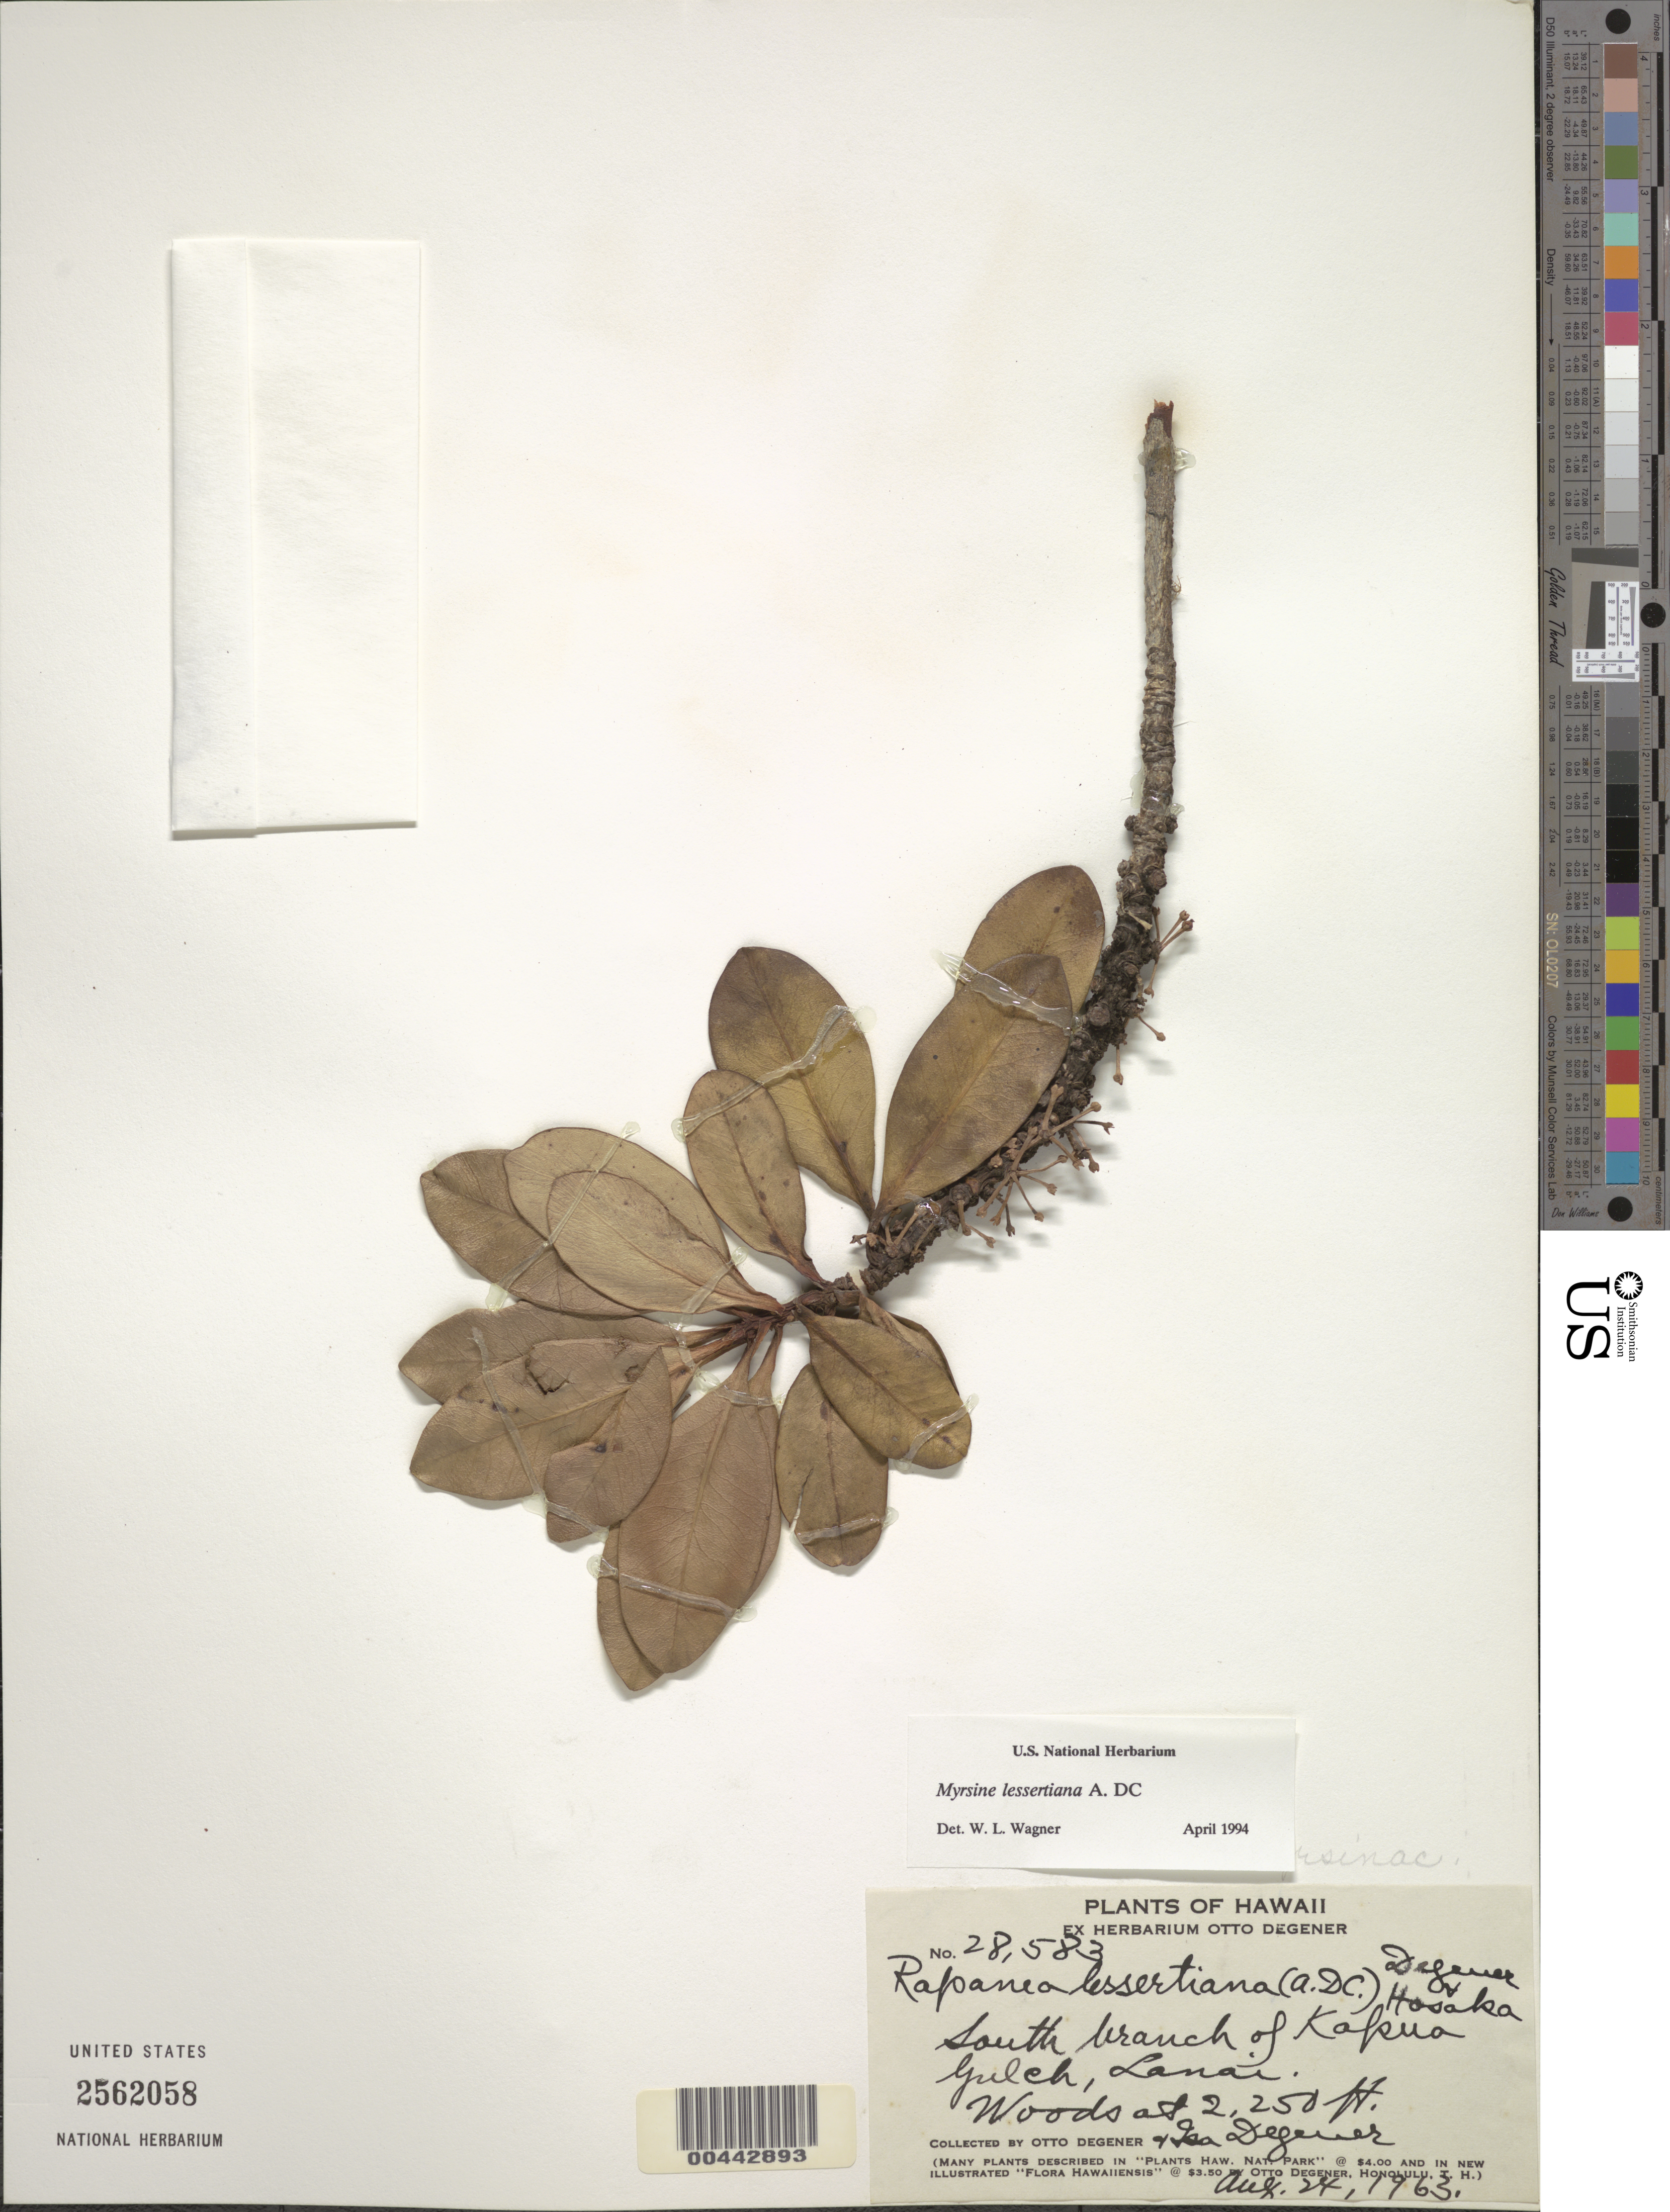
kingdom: Plantae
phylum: Tracheophyta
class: Magnoliopsida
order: Ericales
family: Primulaceae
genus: Myrsine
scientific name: Myrsine lessertiana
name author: A. DC.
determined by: Wagner, W. L., (BOT), Smithsonian Institution - National Museum of Natural History (UNITED STATES)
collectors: O. Degener & I. Degener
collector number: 28583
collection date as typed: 24 Aug 1963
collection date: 1963-08-24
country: United States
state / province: Hawaii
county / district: Maui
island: Lana'i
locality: South branch of Kapua Gulch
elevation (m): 686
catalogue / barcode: US 2562058